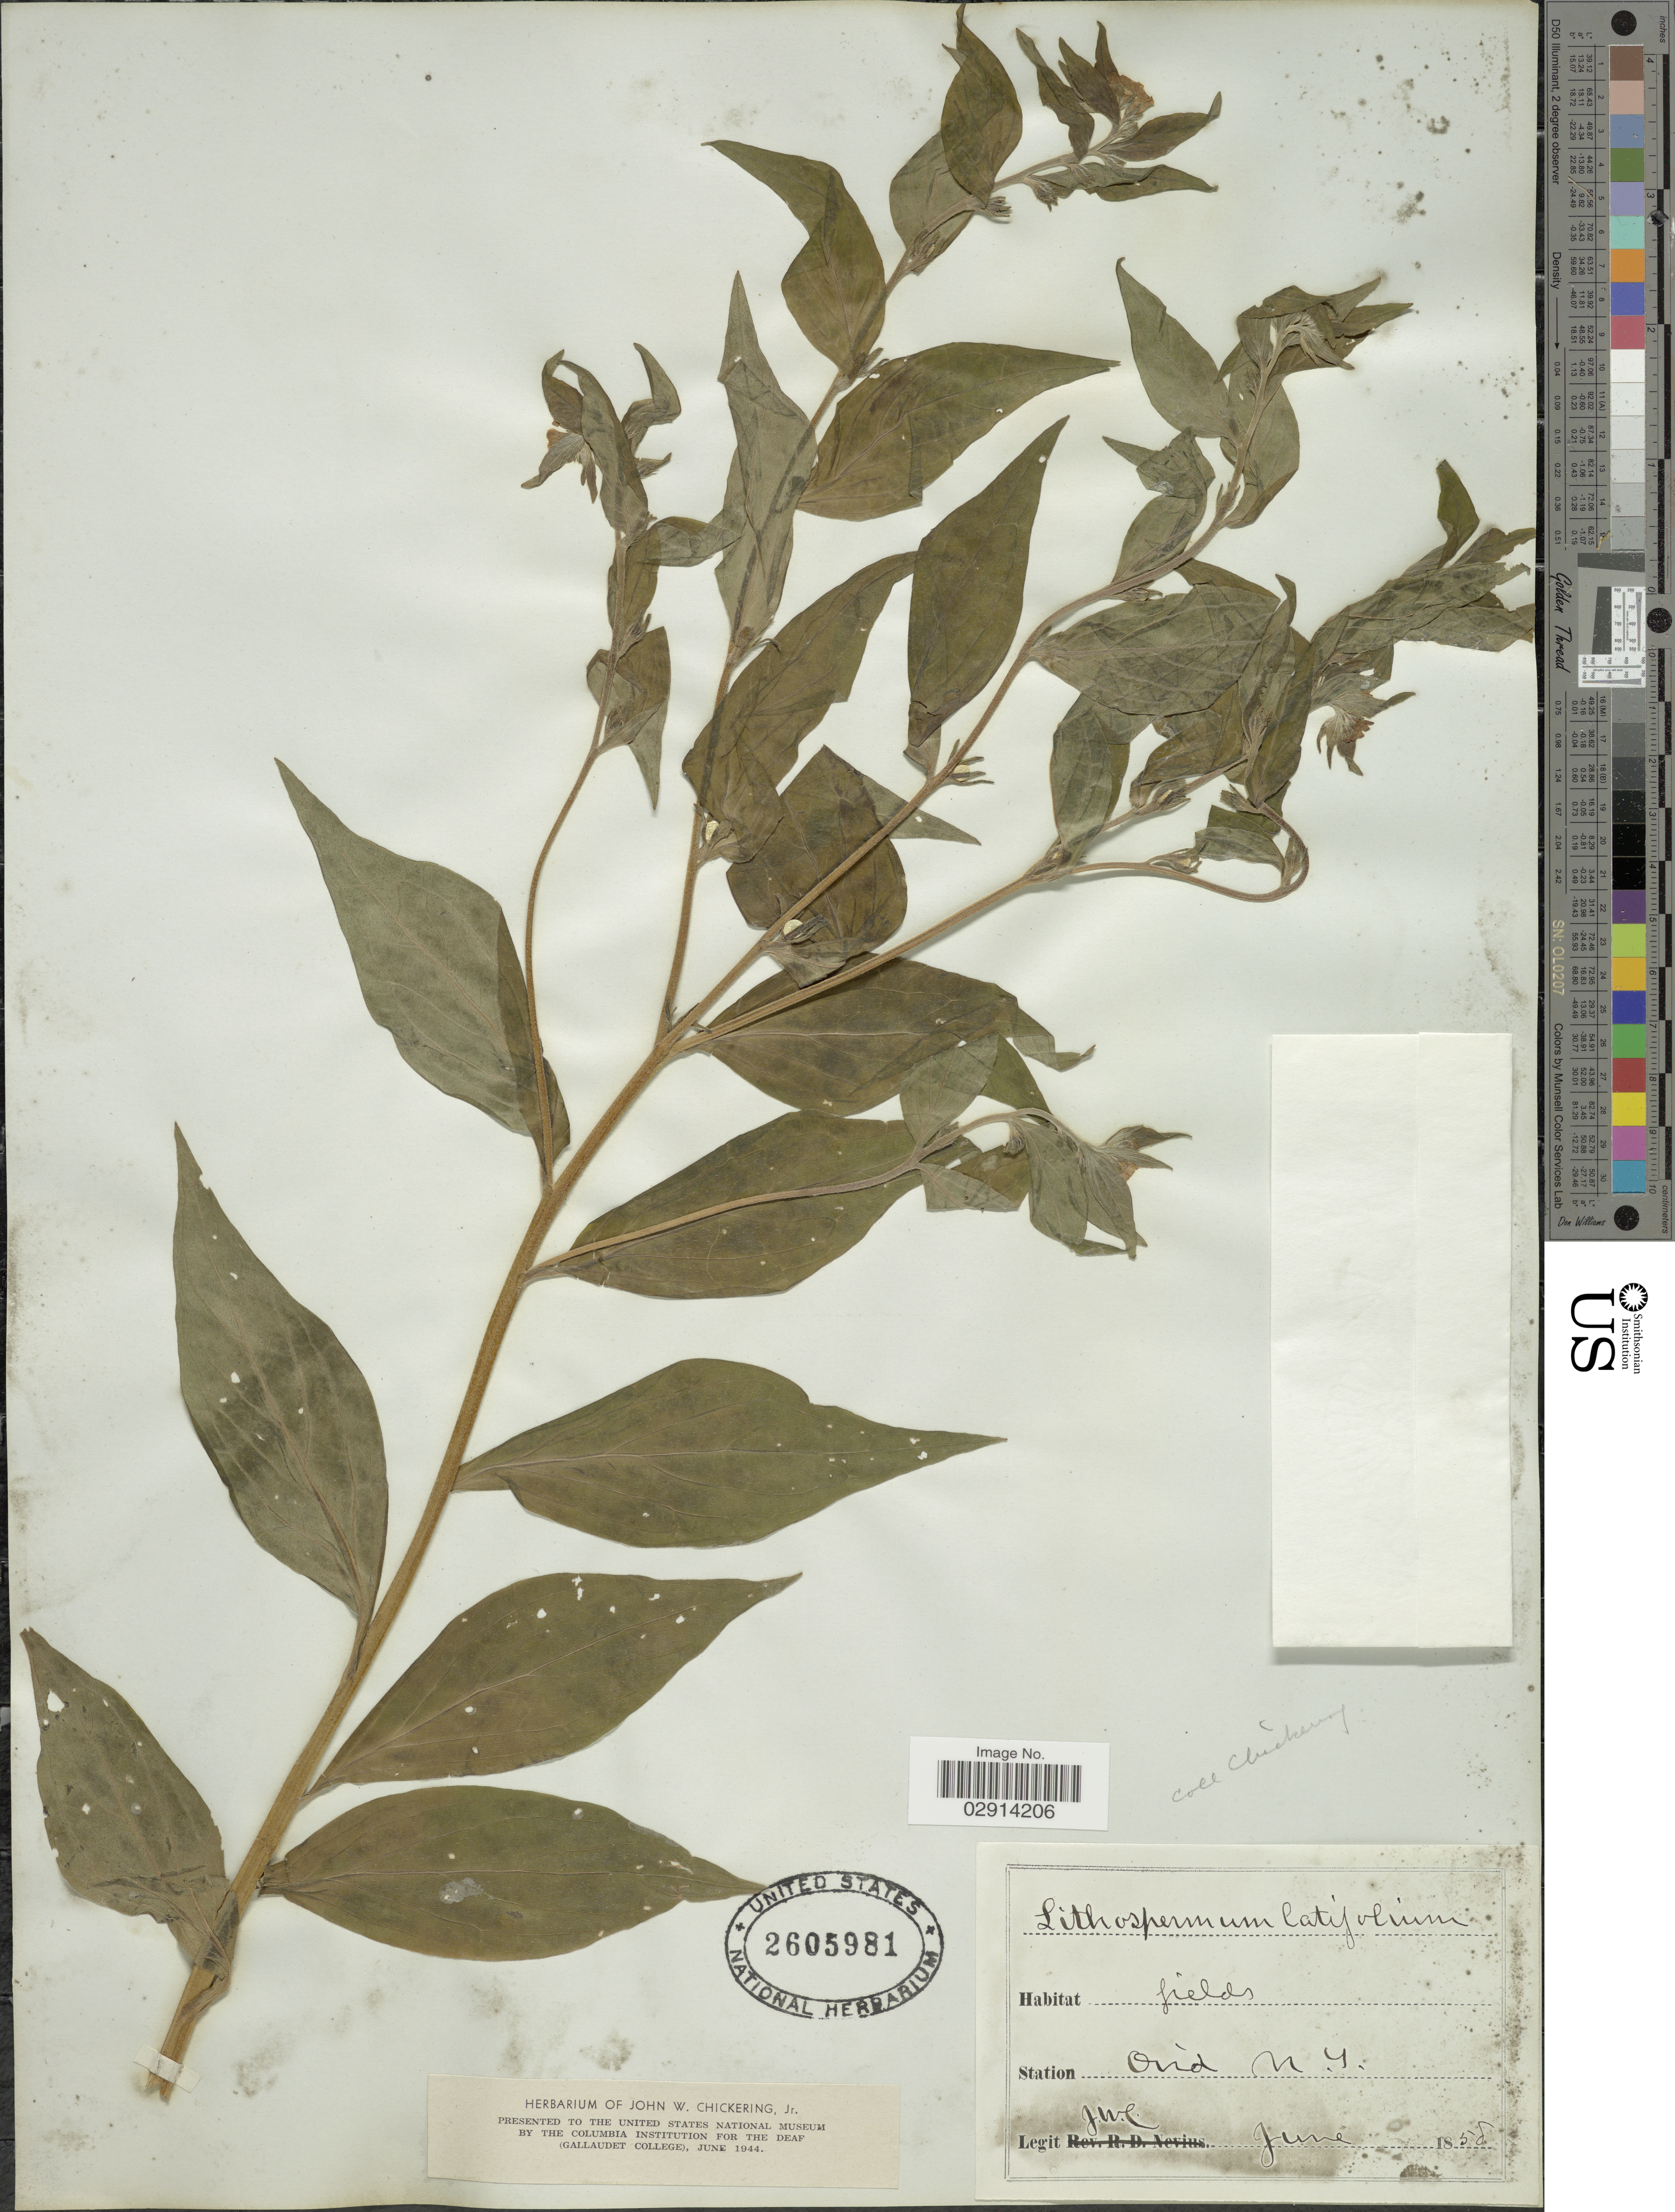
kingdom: Plantae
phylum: Tracheophyta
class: Magnoliopsida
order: Boraginales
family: Boraginaceae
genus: Lithospermum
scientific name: Lithospermum latifolium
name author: Michx.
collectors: J. Chickering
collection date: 1858-06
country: United States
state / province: New York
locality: Station Ovid, N.Y.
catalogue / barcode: US 2605981